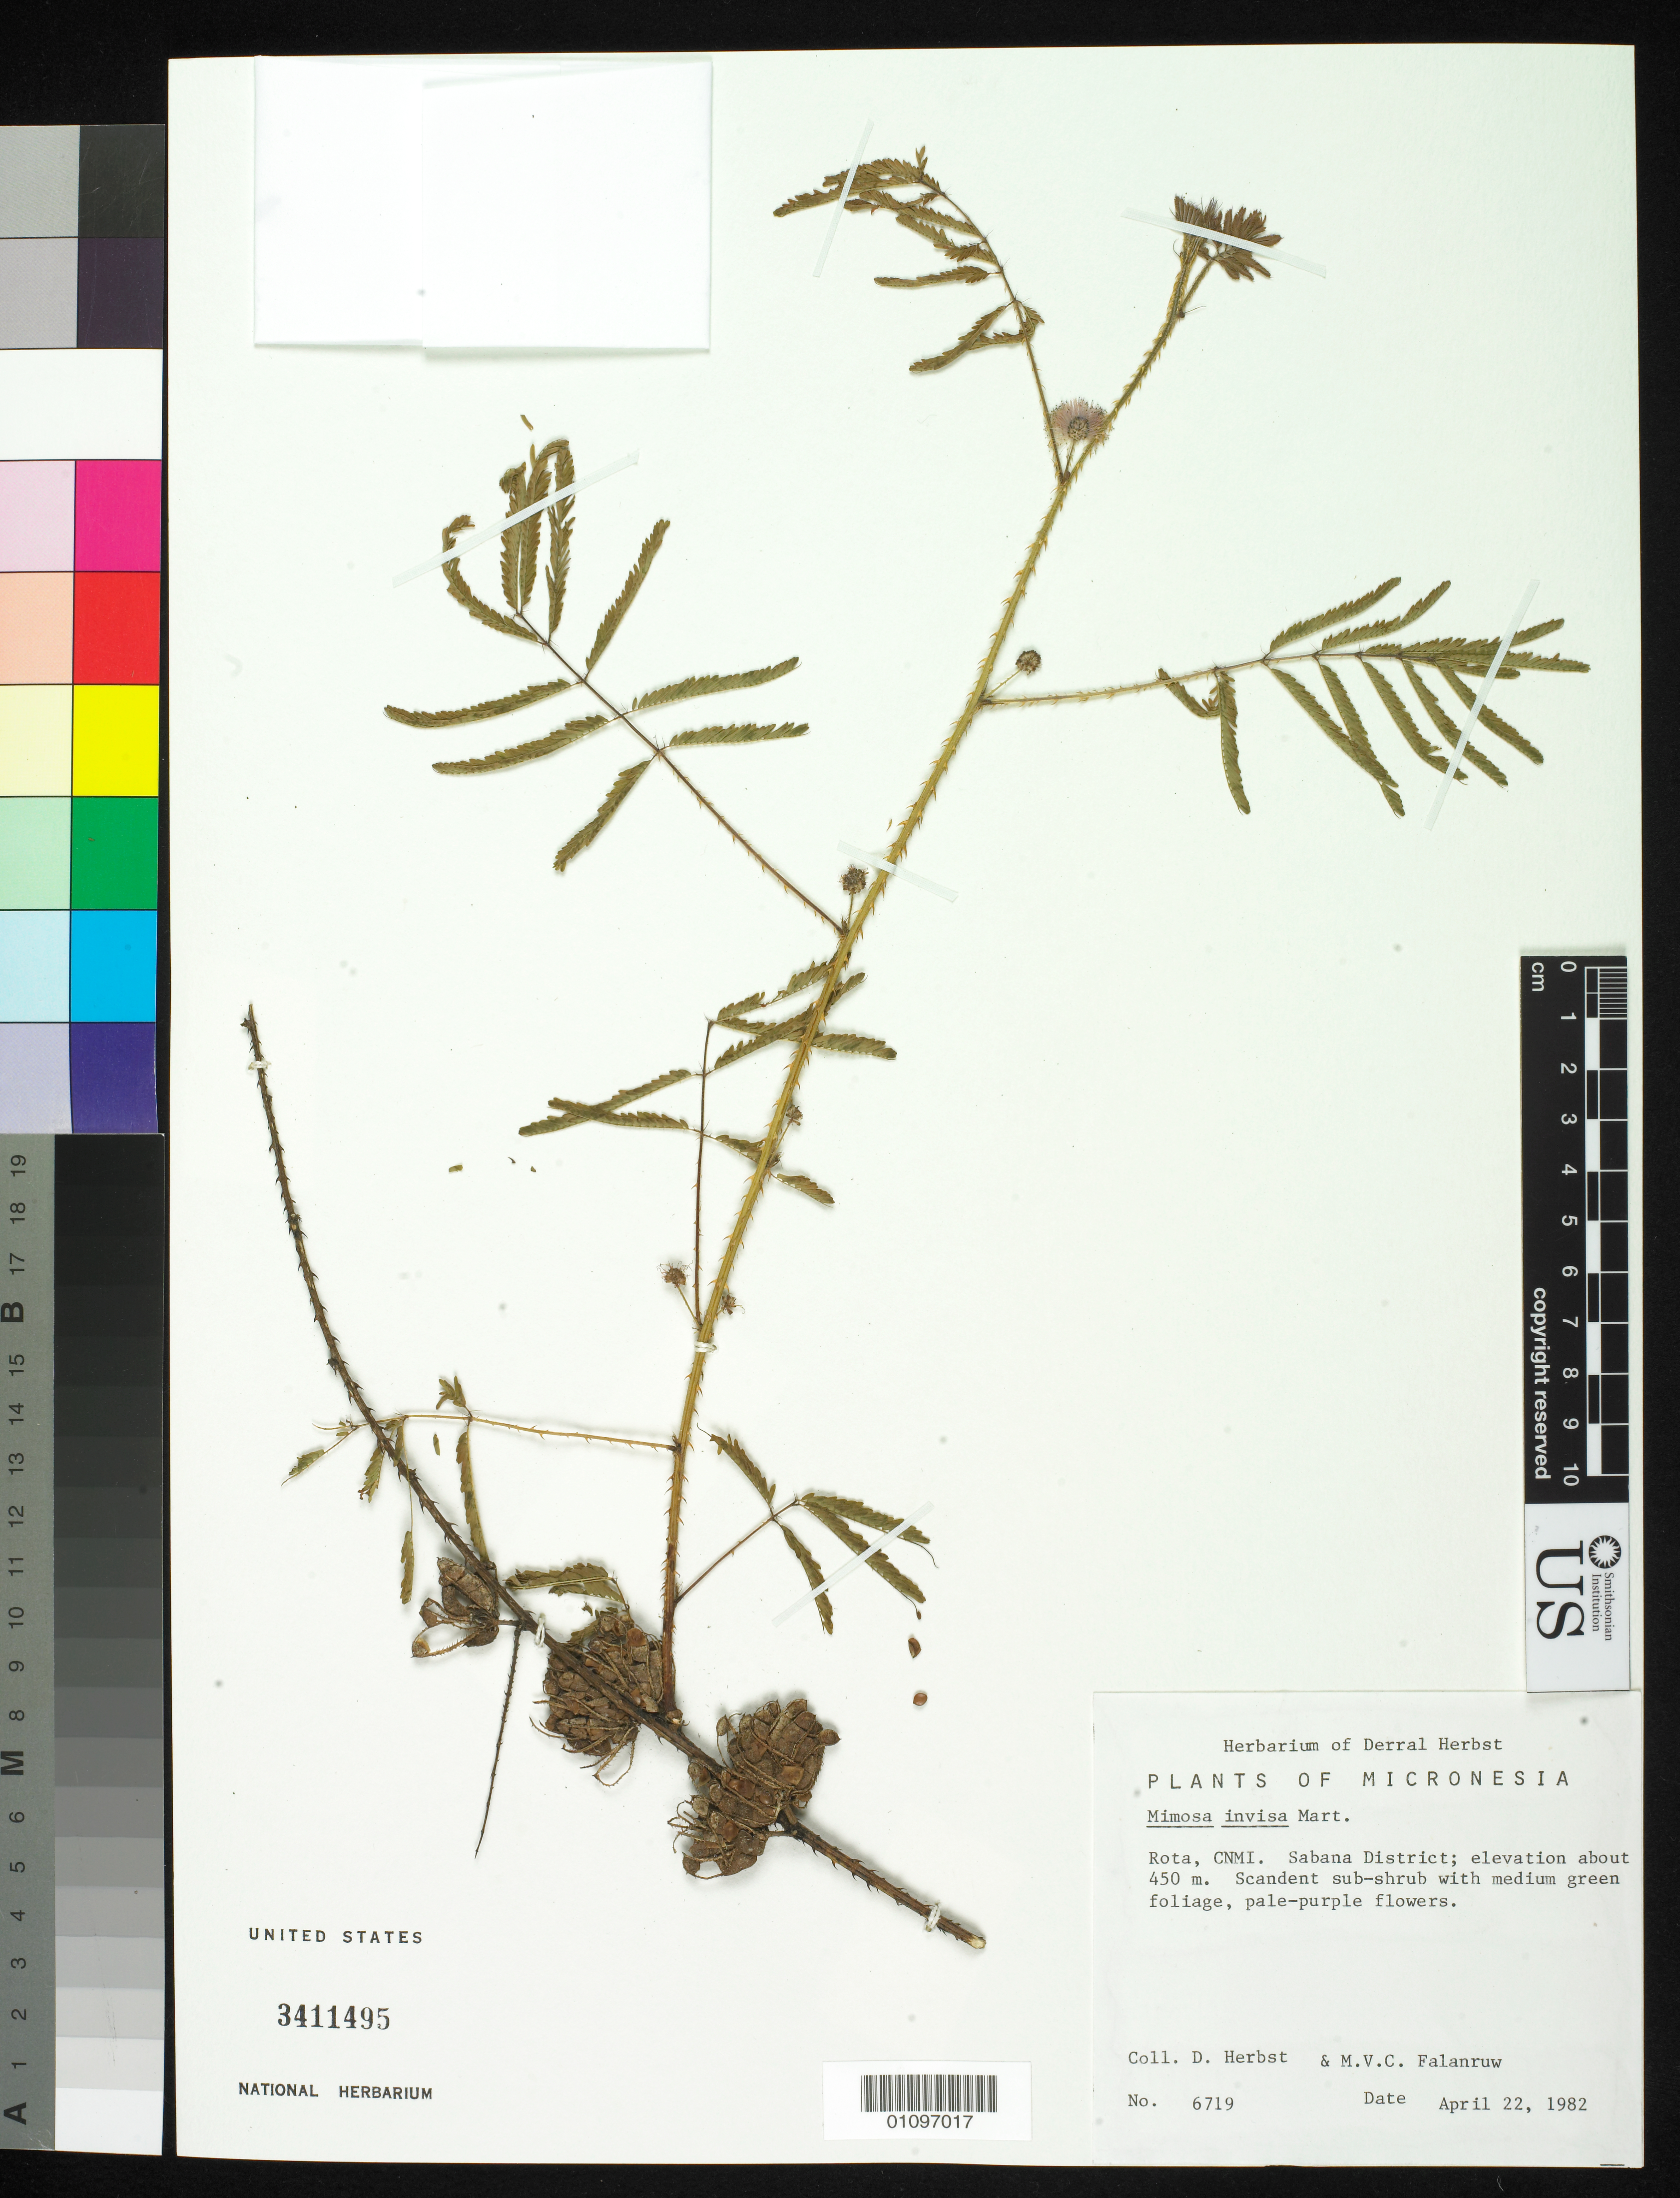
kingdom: Plantae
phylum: Tracheophyta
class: Magnoliopsida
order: Fabales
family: Fabaceae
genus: Mimosa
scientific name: Mimosa diplotricha var. diplotricha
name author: C. Wright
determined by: Jordão, Lucas S.B.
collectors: D. R. Herbst & M. V. Falanruw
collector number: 6719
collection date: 1982-04-22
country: Northern Mariana Islands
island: Rota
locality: Saban district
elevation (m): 450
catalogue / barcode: US 3411495